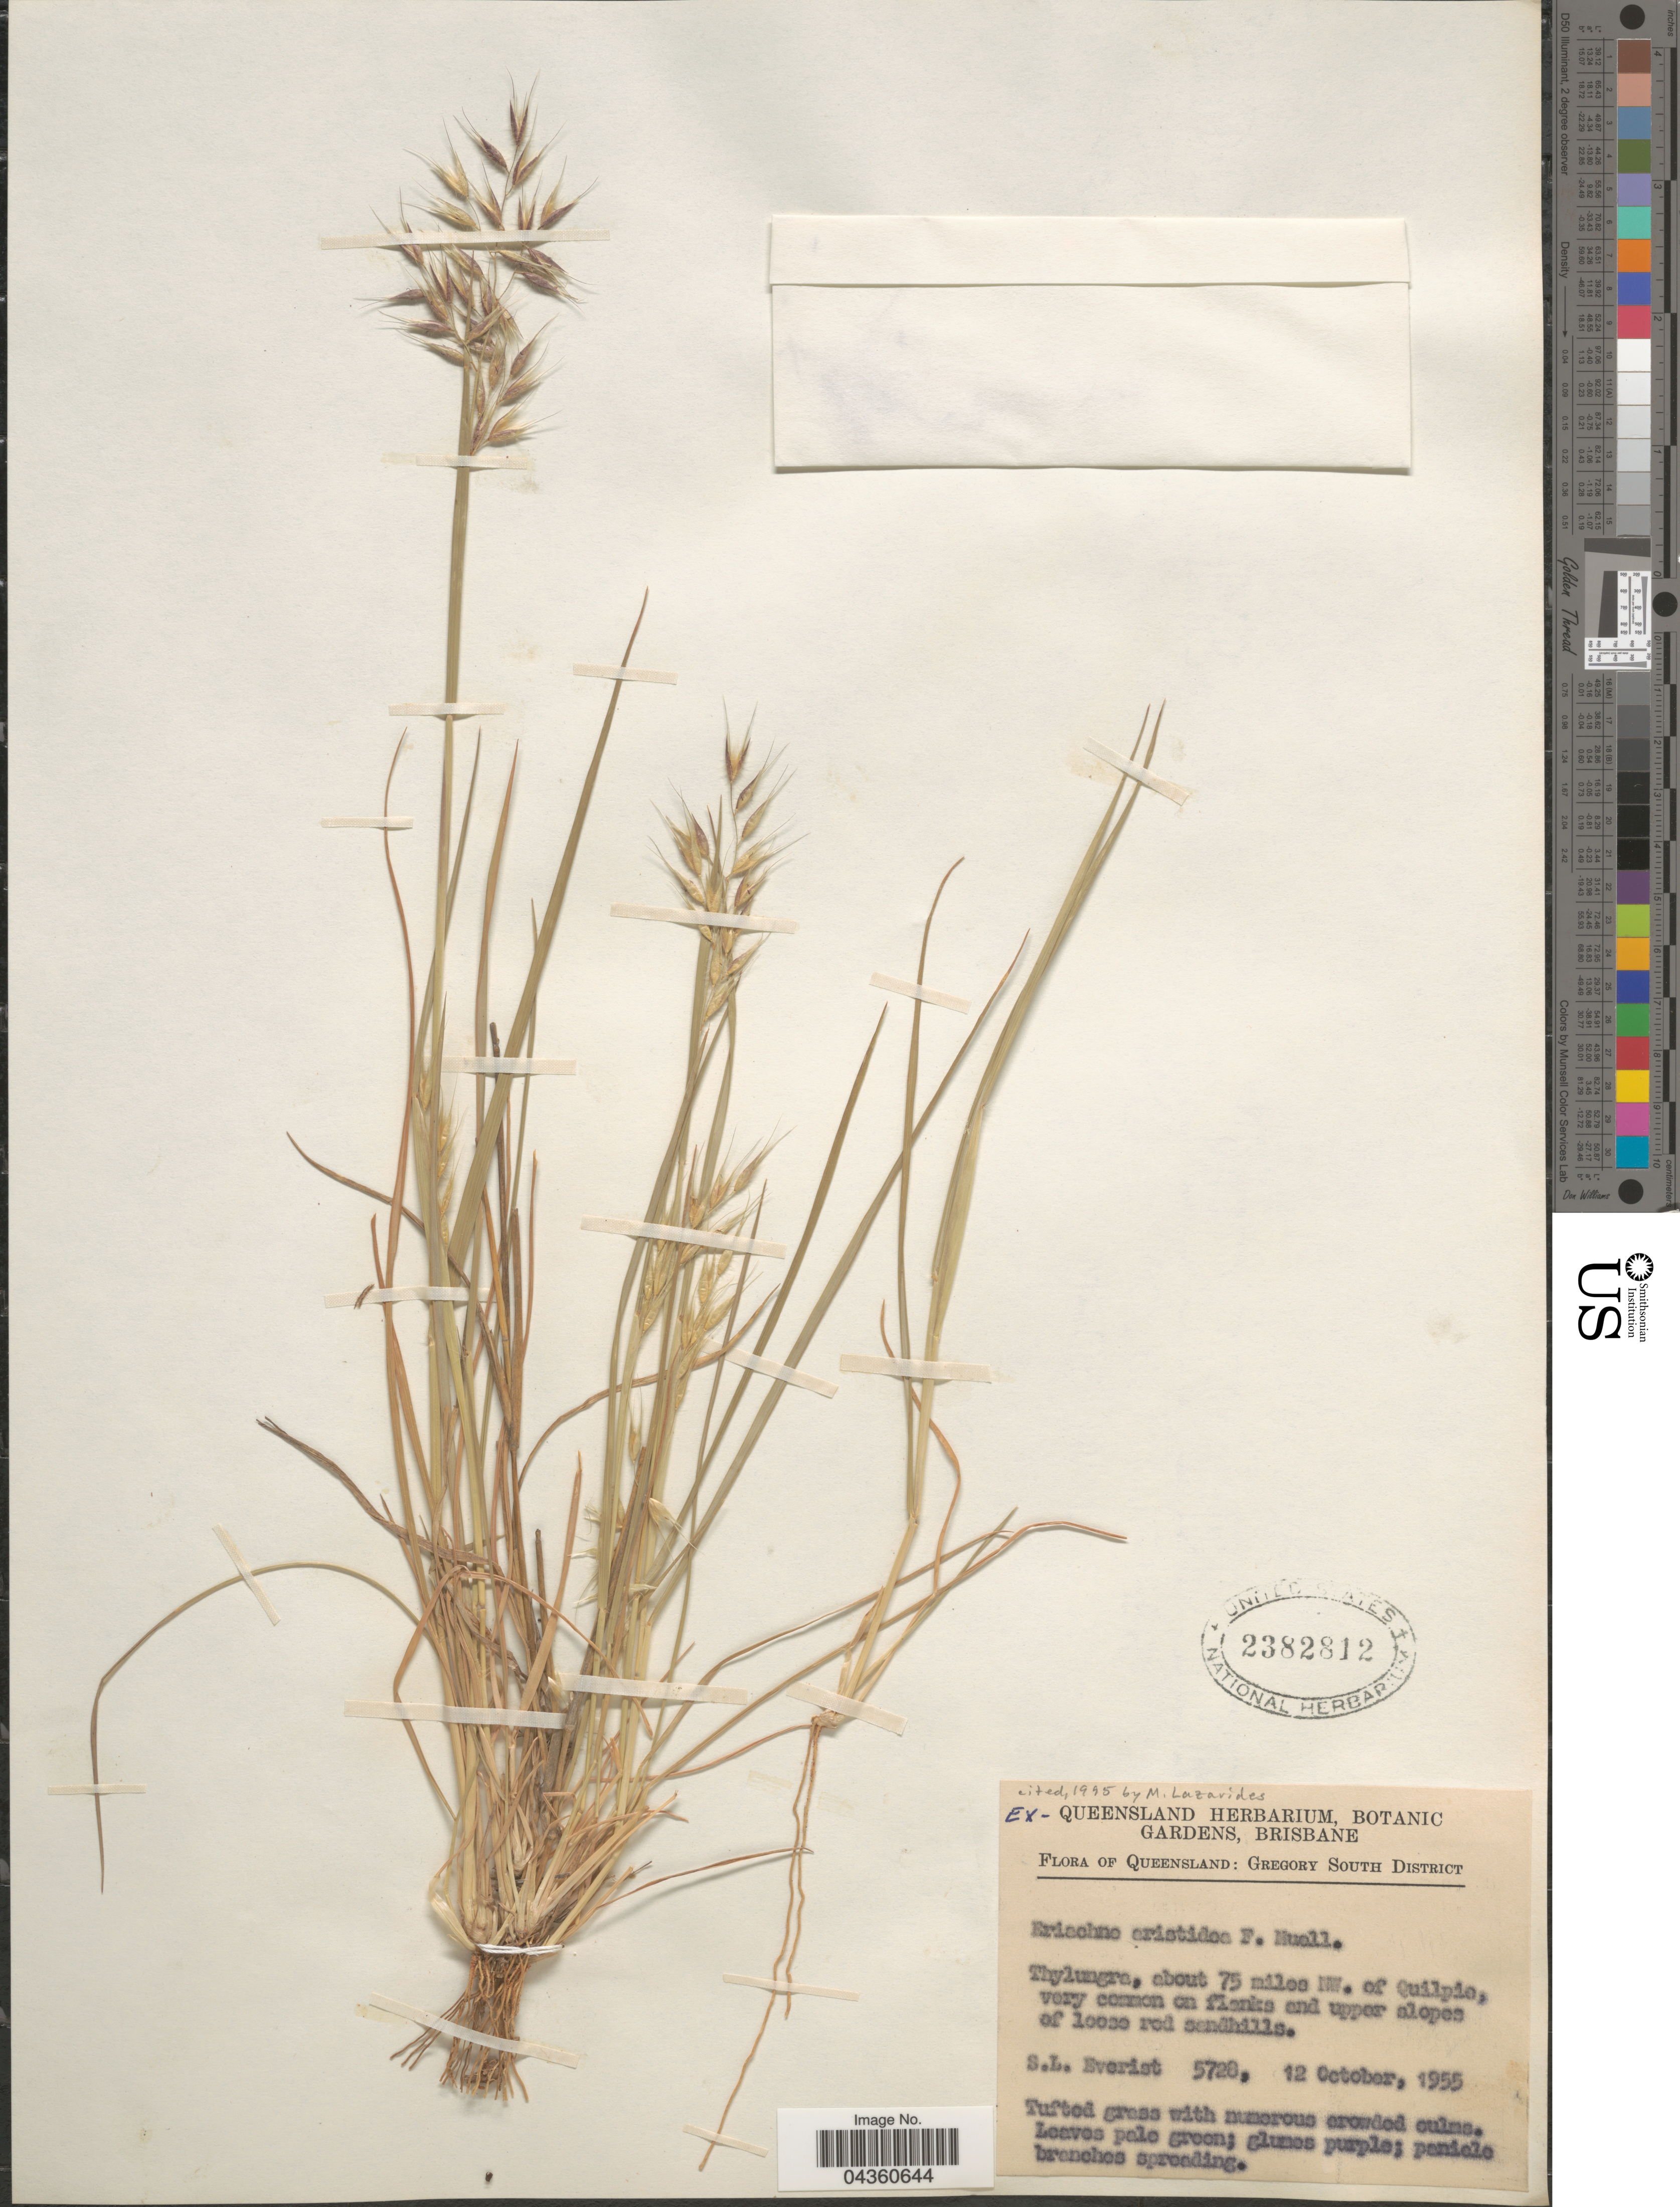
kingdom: Plantae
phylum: Tracheophyta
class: Liliopsida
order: Poales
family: Poaceae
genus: Eriachne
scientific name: Eriachne aristidea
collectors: S. Everist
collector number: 5728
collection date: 1955-10-12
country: Australia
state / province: Queensland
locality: Gregory South District. Thylungra, about 75 miles NW. of Quilpie, very common on flanks and upper slopes of loose red sandhills.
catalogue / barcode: US 2382812